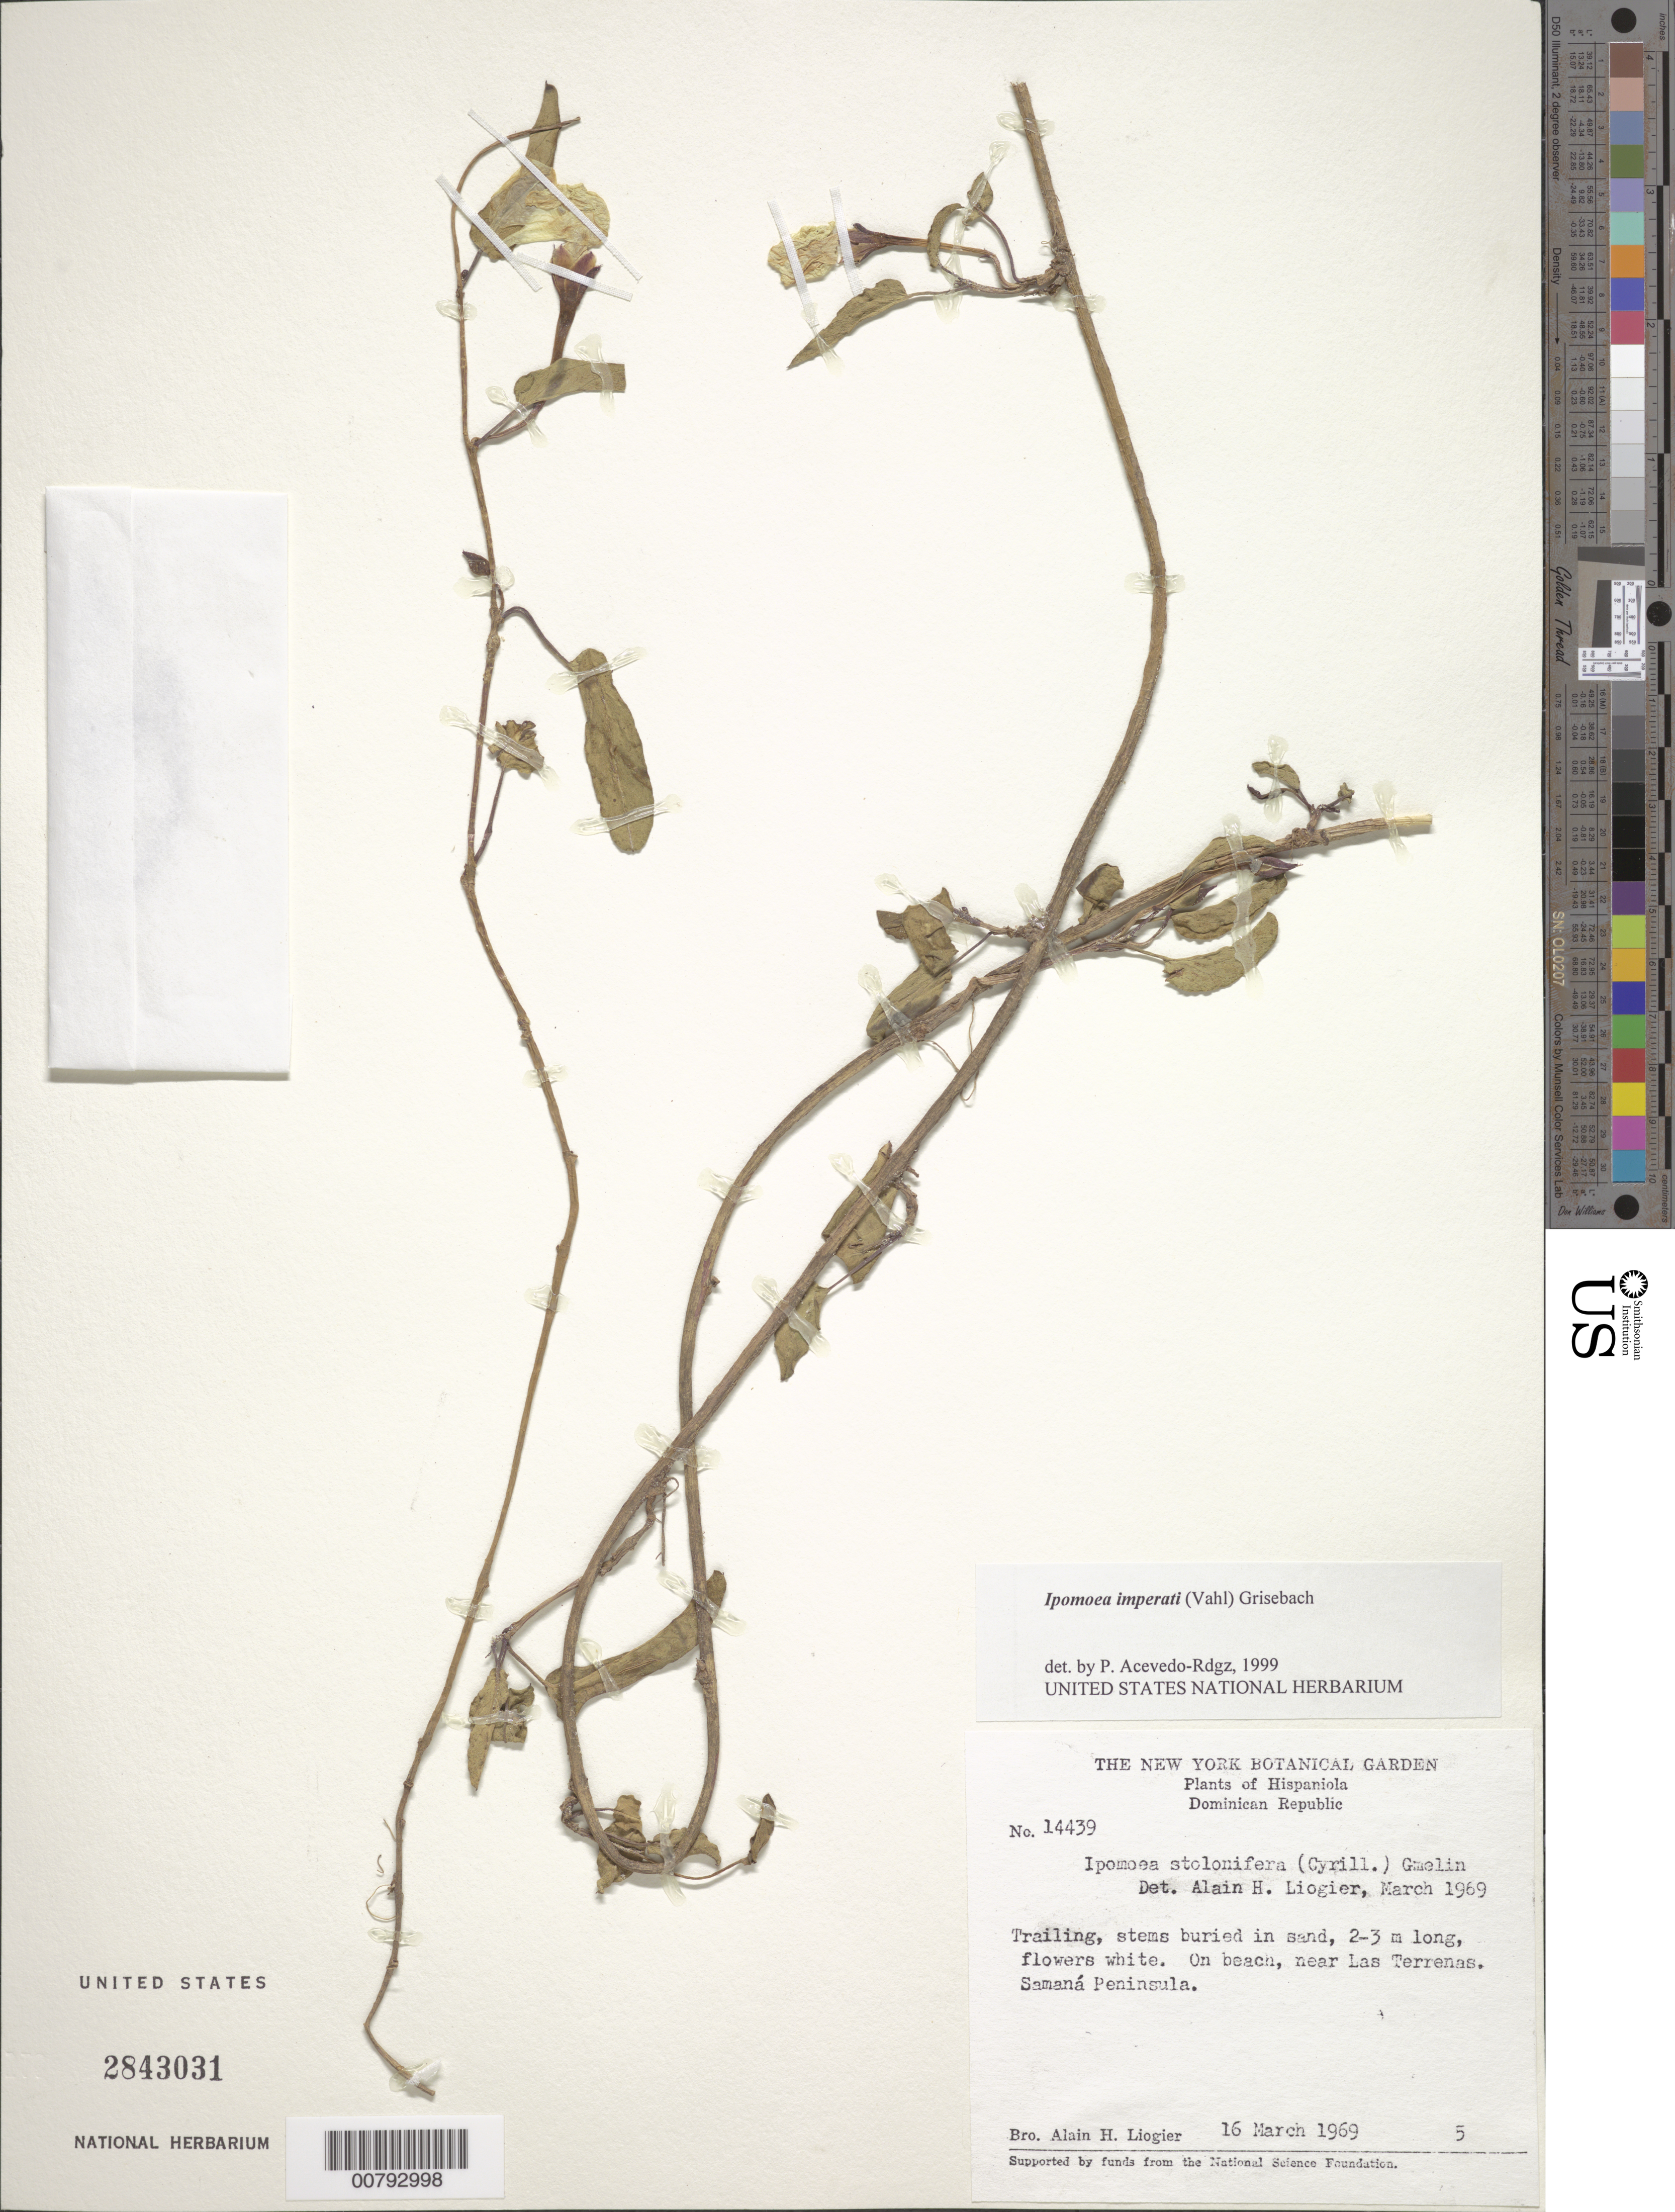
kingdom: Plantae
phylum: Tracheophyta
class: Magnoliopsida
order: Solanales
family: Convolvulaceae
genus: Ipomoea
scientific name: Ipomoea imperati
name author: (Vahl) Griseb.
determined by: Acevedo-Rodríguez, P., (BOT), Smithsonian Institution - National Museum of Natural History (UNITED STATES)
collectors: A. H. Liogier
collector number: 14439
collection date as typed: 16 Mar 1969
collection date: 1969-03-16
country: Dominican Republic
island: Hispaniola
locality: Peninsula of Samaná, near Las Terrenas.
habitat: On beach.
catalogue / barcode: US 2843031